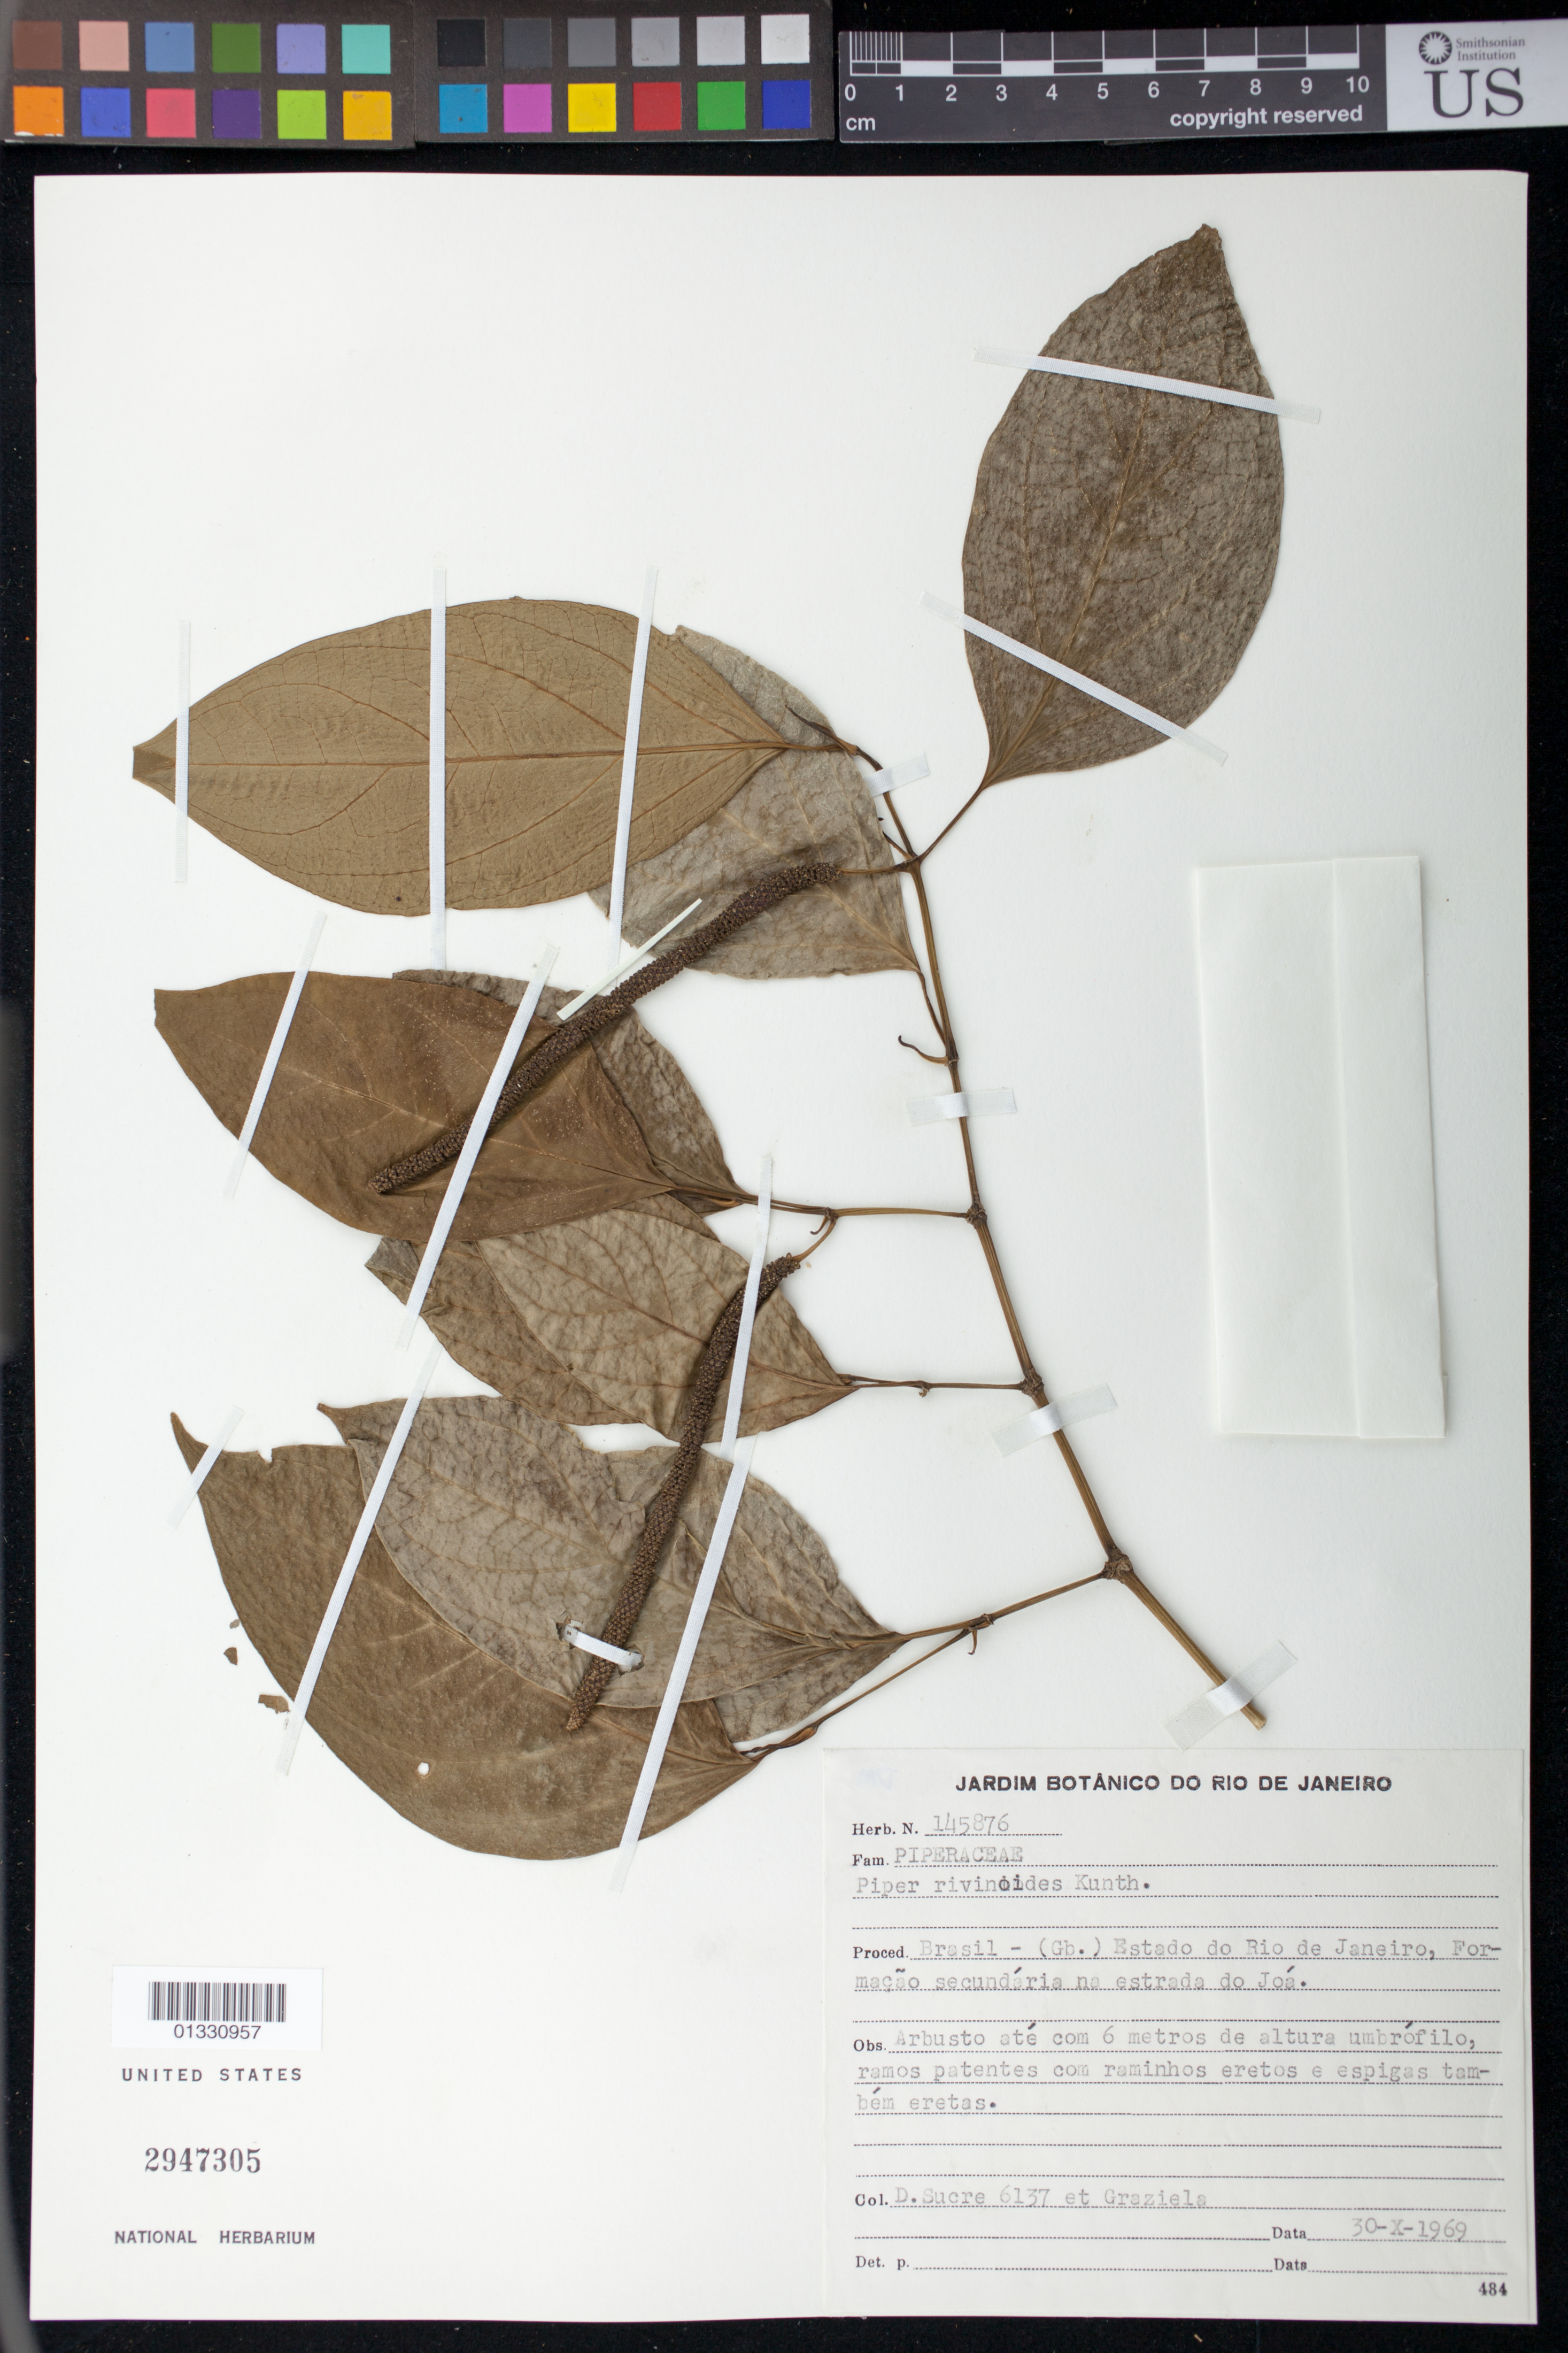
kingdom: Plantae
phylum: Tracheophyta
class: Magnoliopsida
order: Piperales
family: Piperaceae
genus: Piper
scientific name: Piper rivinoides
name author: Kunth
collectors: D. Sucre & -- Graziela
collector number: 6137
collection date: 1969-10-30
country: Brazil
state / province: Rio de Janeiro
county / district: Rio de Janeiro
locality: Formação secundária na Estrada do Joá.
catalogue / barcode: US 2947305